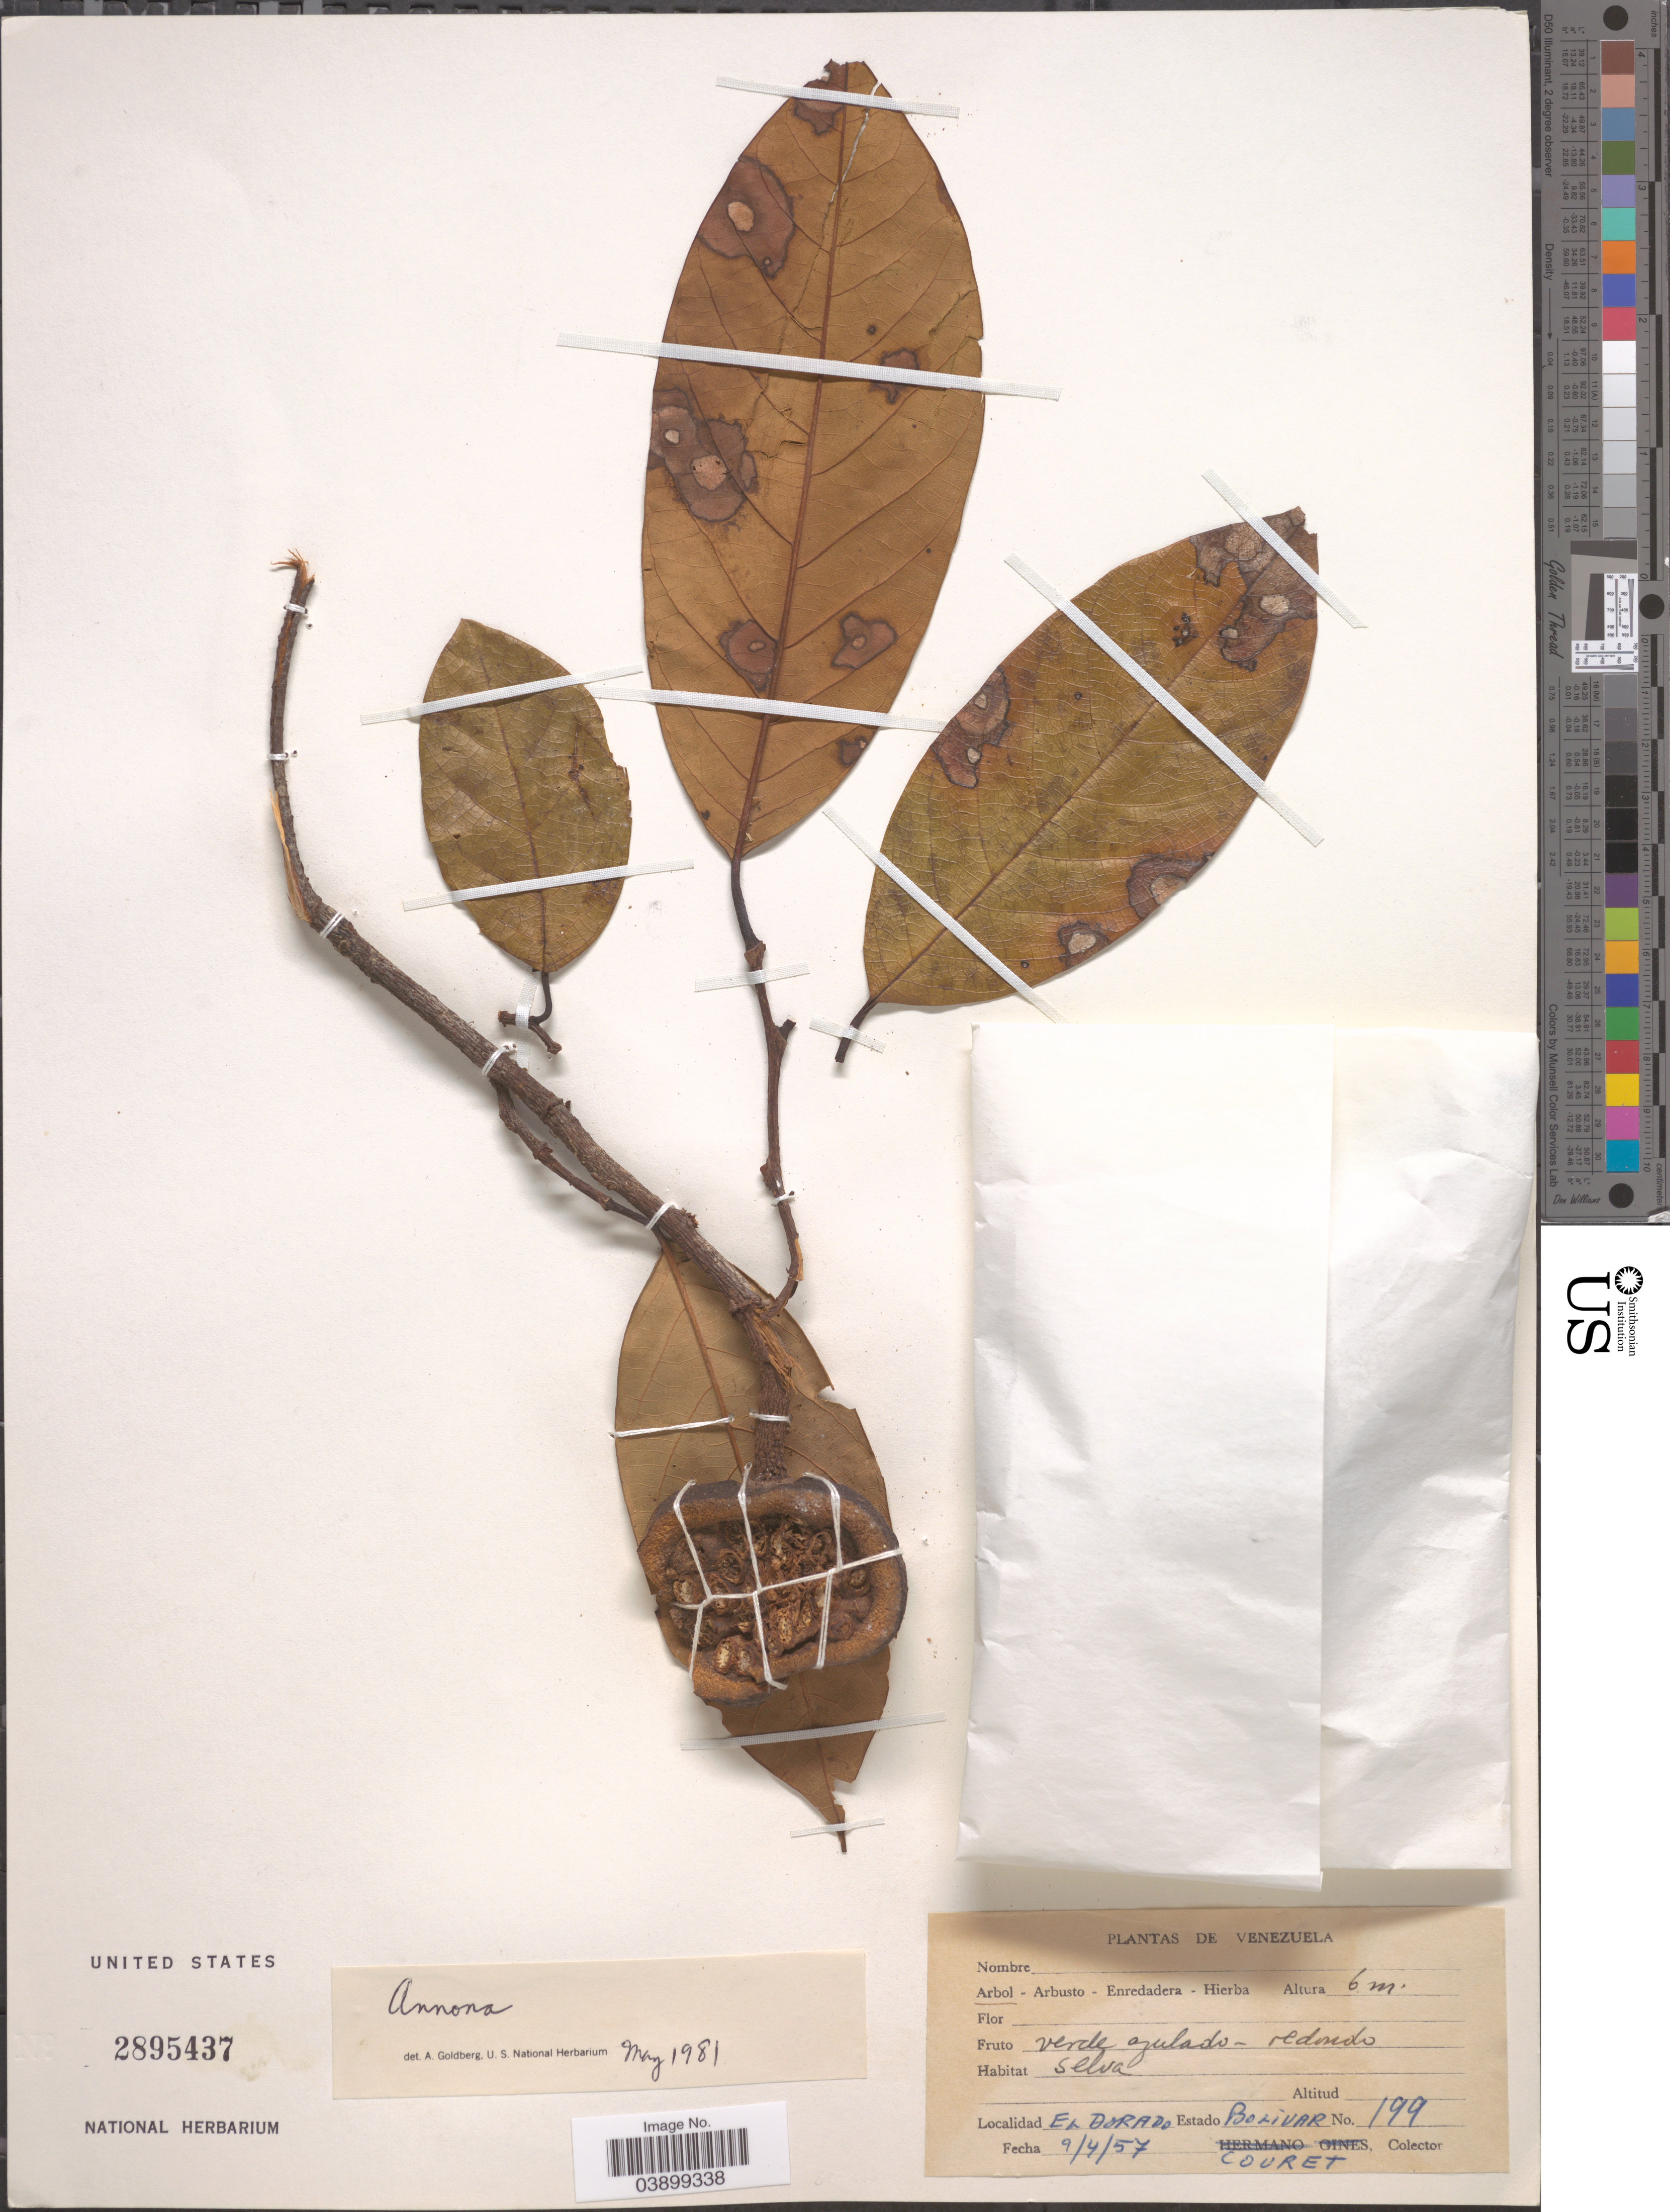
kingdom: Plantae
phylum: Tracheophyta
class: Magnoliopsida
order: Magnoliales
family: Annonaceae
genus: Annona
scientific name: Annona sp.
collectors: -. Couret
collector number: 199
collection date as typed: Transcribed d/m/y: 9/4/57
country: Venezuela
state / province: Bolivar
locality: El Dorado.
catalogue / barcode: US 2895437